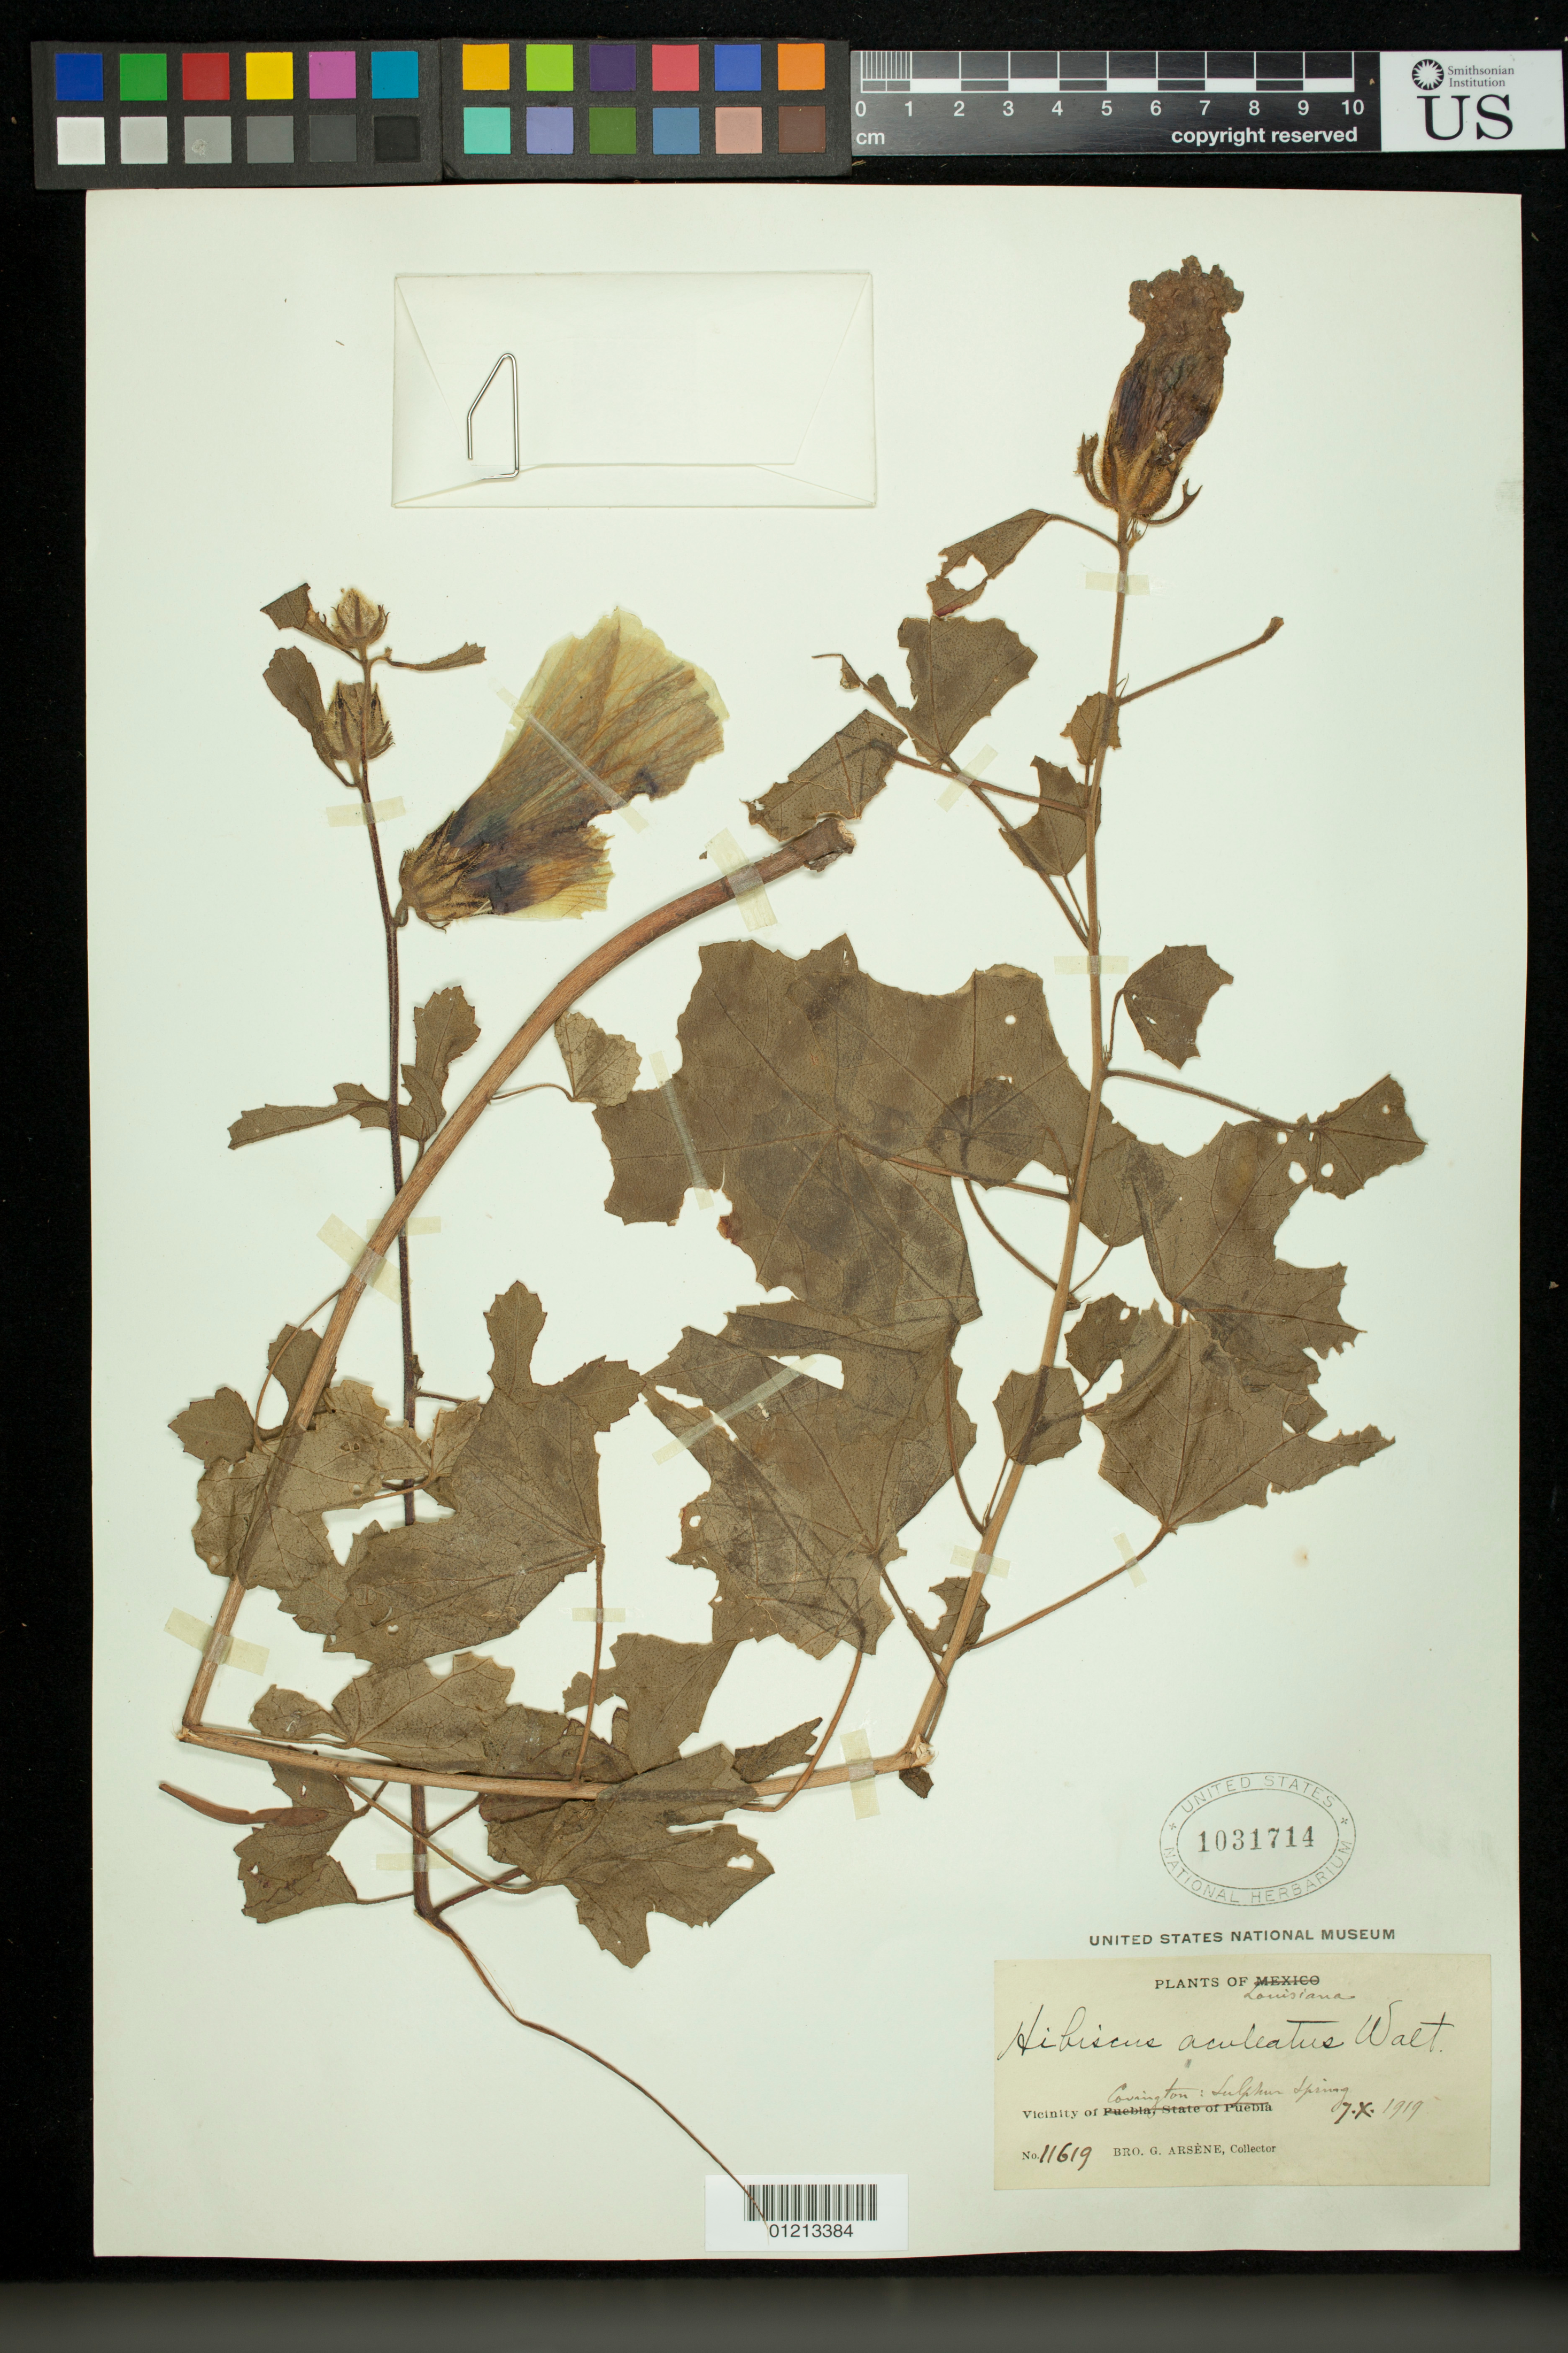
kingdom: Plantae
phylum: Tracheophyta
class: Magnoliopsida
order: Malvales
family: Malvaceae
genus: Sabdariffa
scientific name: Sabdariffa aculeata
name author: (Walter) M.M. Hanes & R.L. Barrett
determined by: Dorr, Laurence J., Curator (BOT), Smithsonian Institution - National Museum of Natural History (UNITED STATES)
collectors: Bro. G. Arsène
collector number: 11619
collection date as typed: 10 Jul 1919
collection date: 1919-07-10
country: United States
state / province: Louisiana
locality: Vicinity of Covington: Sulphur Spring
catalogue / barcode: US 1031714